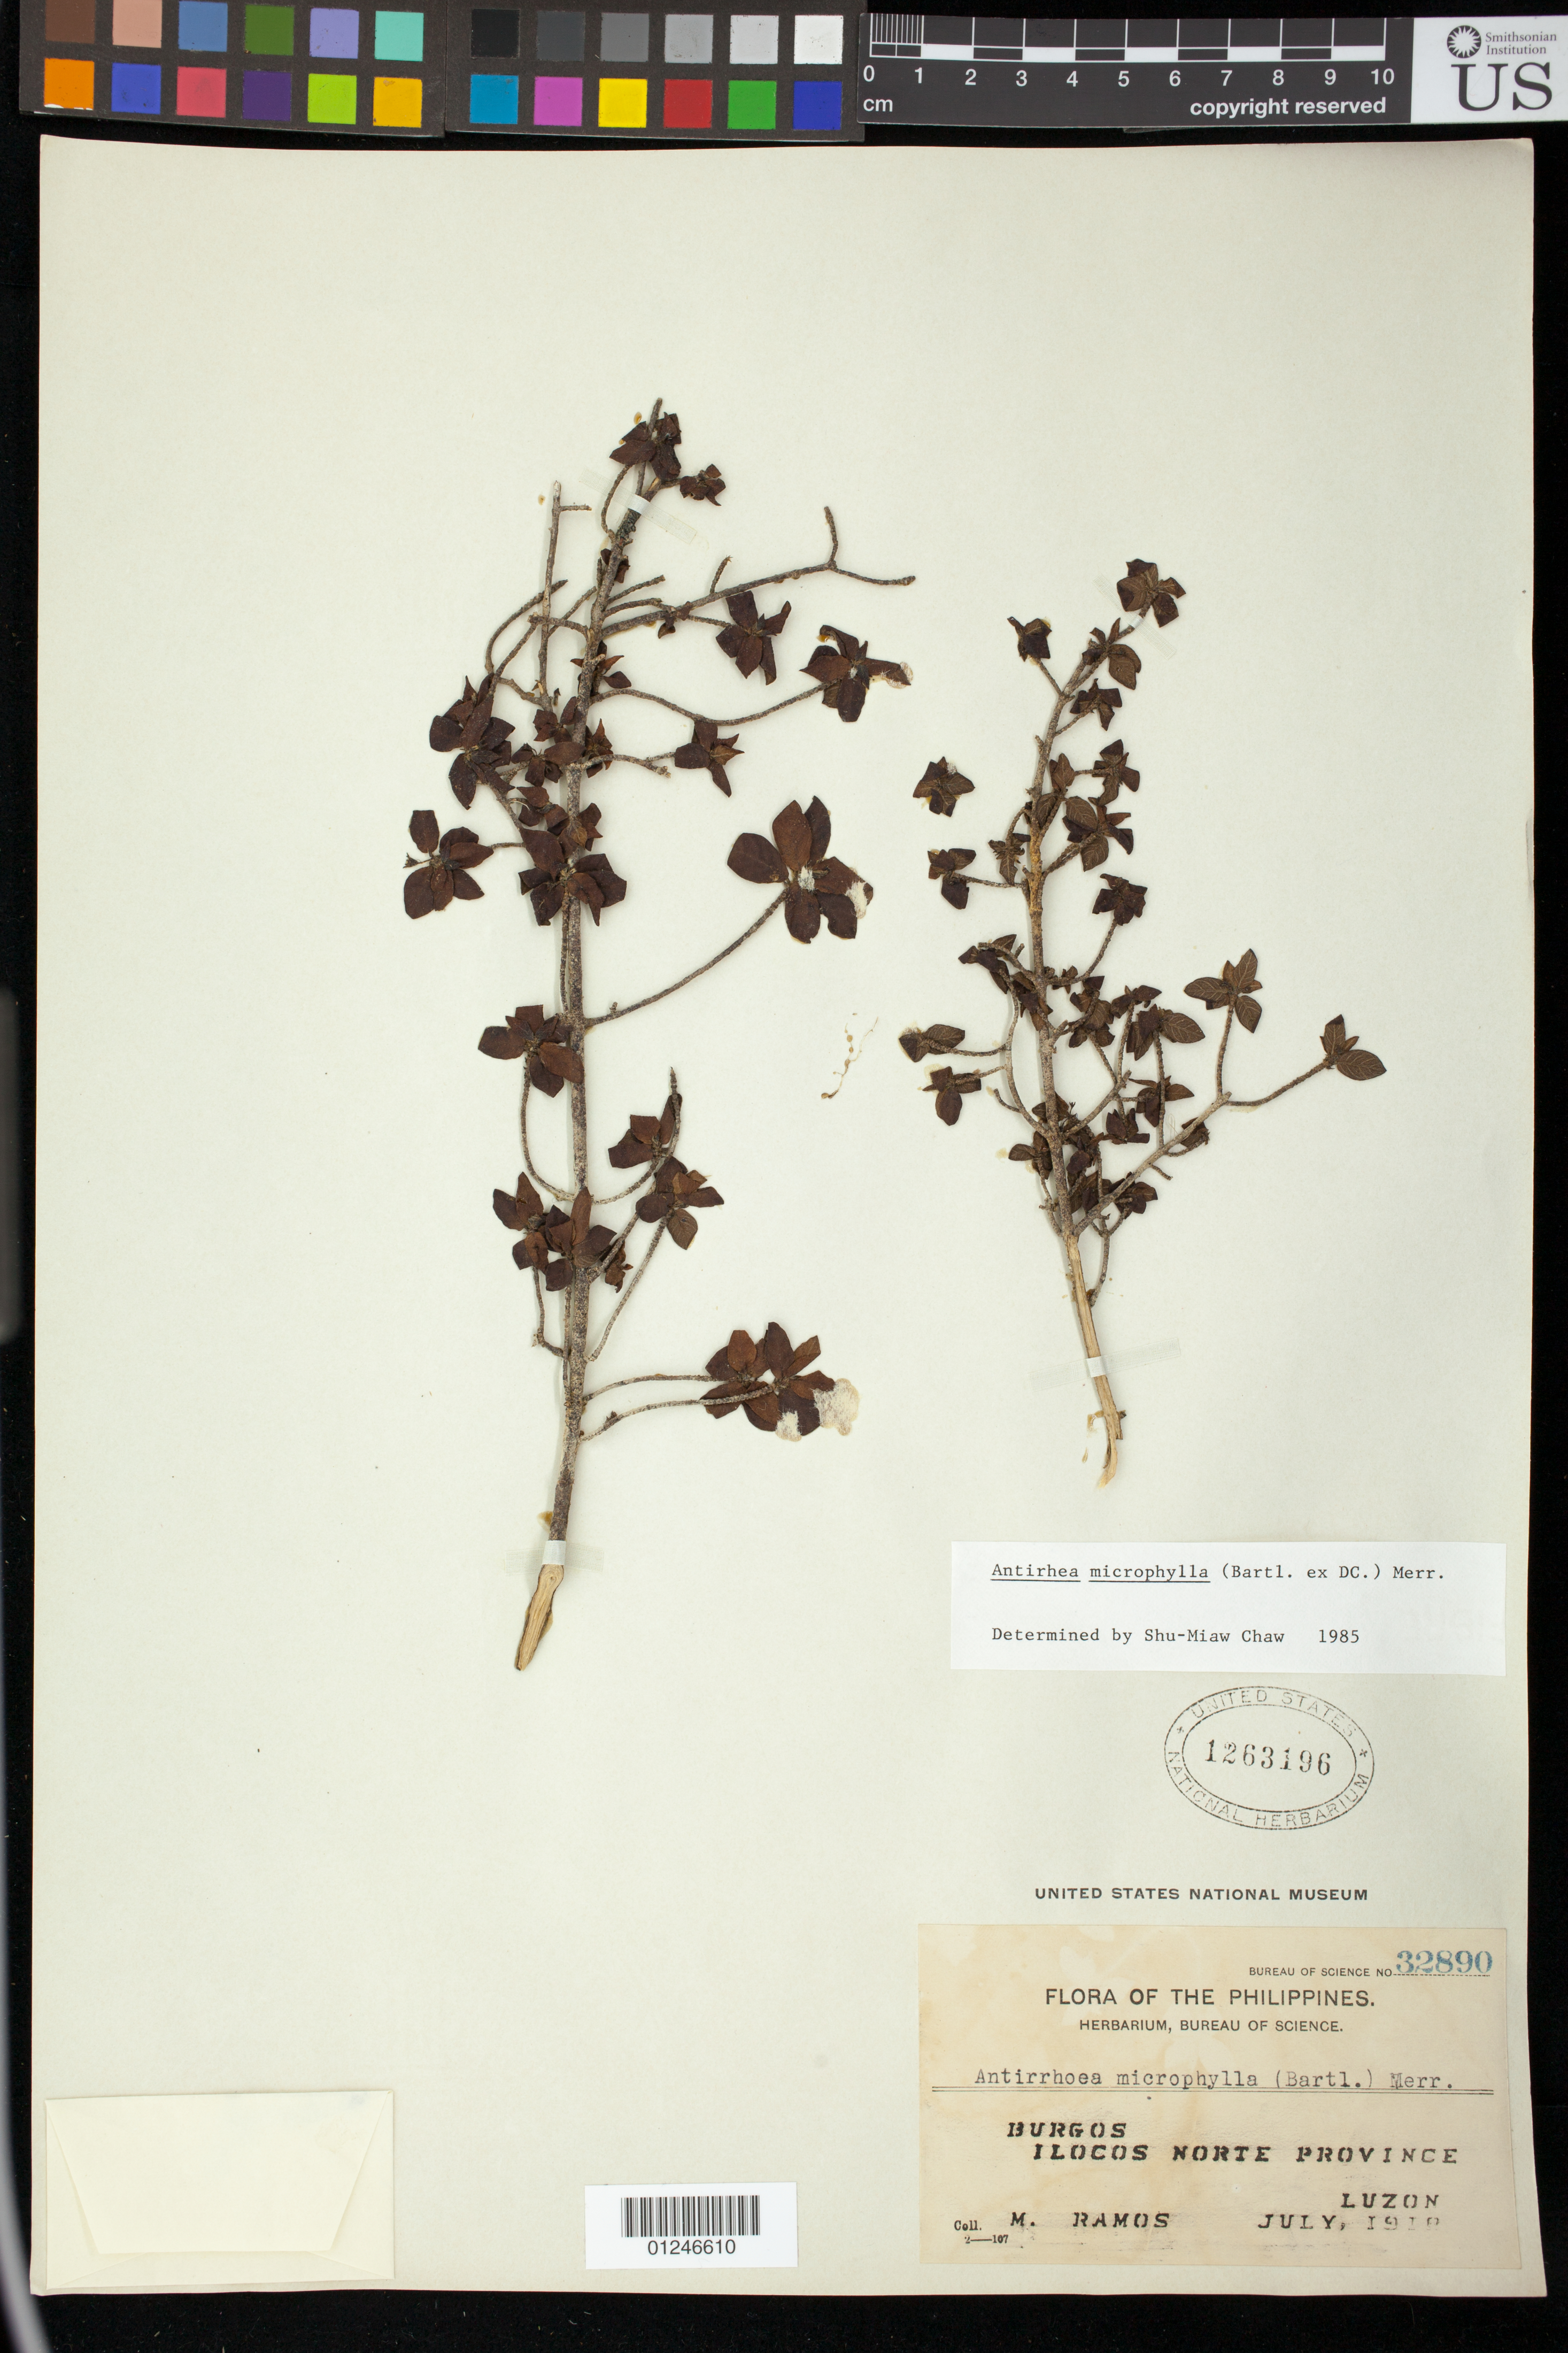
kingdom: Plantae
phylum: Tracheophyta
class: Magnoliopsida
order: Gentianales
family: Rubiaceae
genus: Guettardella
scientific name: Guettardella microphylla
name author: (Bartl. ex DC.) M. E. Jansen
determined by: Chavez, J. G.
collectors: M. Ramos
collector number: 2-107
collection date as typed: Jul 1918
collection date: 1918-07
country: Philippines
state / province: Ilocos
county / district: Ilocos Norte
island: Luzon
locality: Burgos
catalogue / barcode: US 1263196